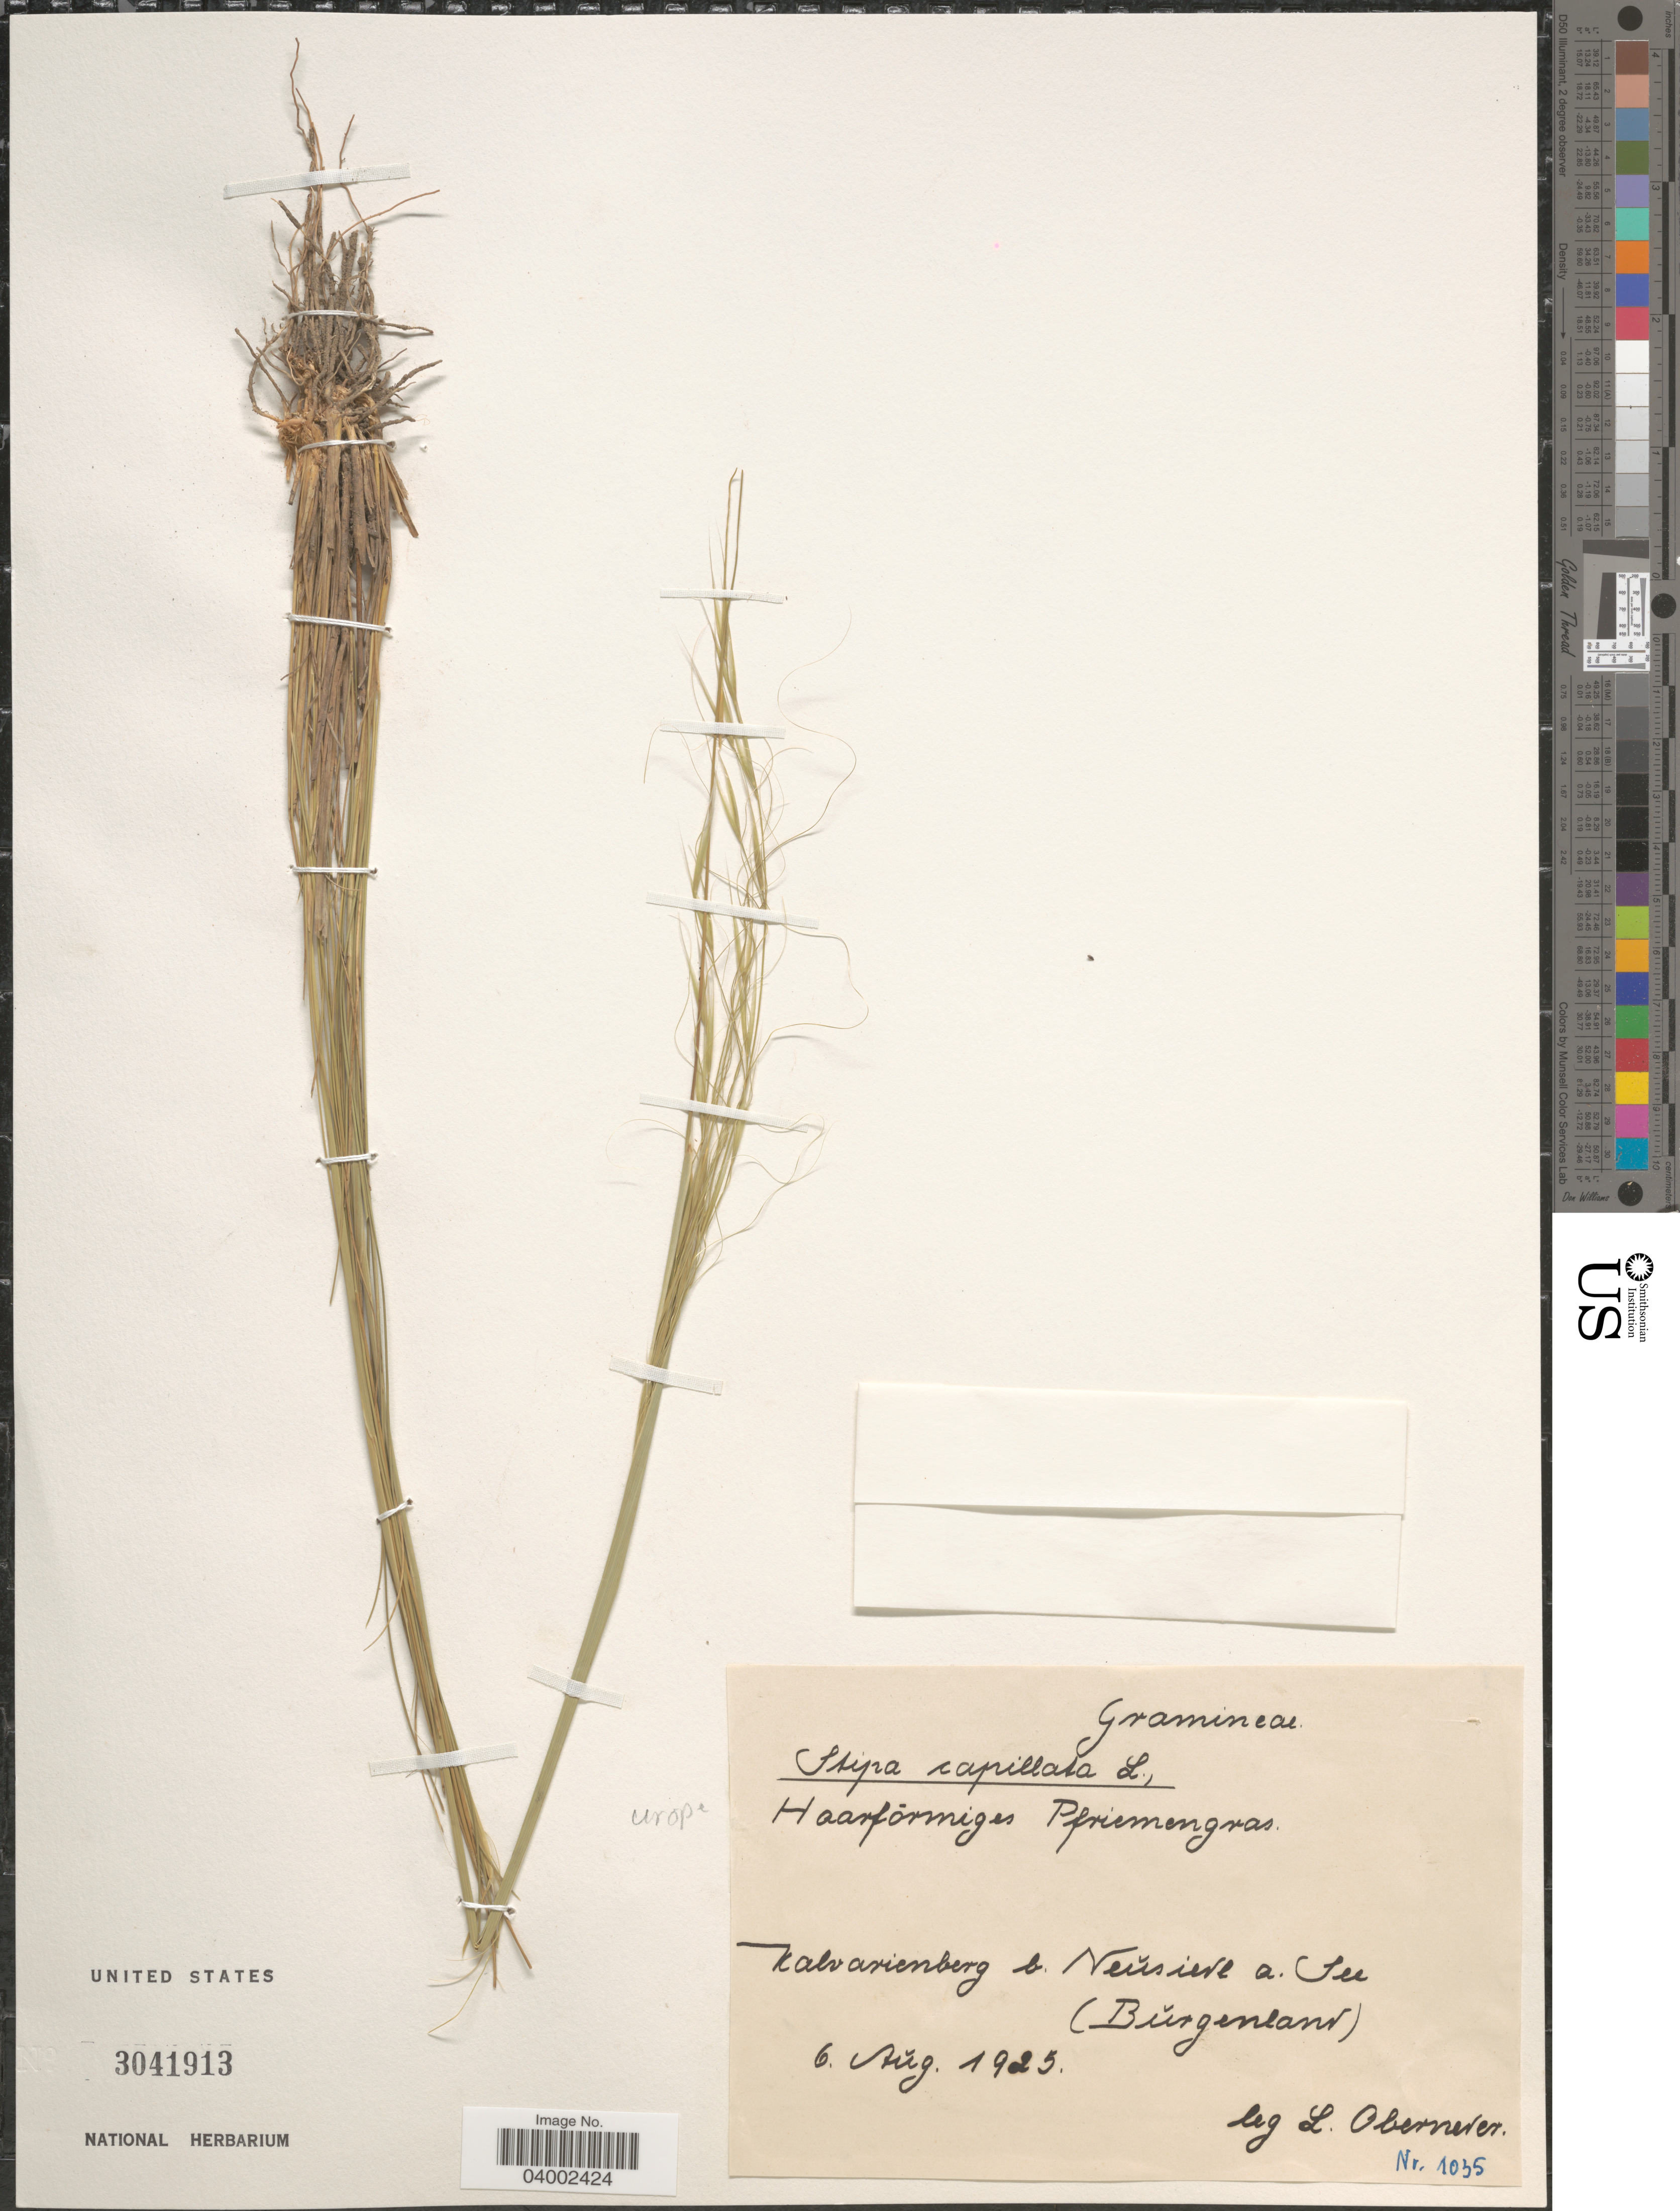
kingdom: Plantae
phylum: Tracheophyta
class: Liliopsida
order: Poales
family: Poaceae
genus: Stipa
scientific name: Stipa capillata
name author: L.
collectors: L. Oberneder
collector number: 1035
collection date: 1925-08-06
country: Austria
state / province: Burgenland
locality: Kalvarienberg b. Neusiere a. Sec. [interpreted]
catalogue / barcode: US 3041913